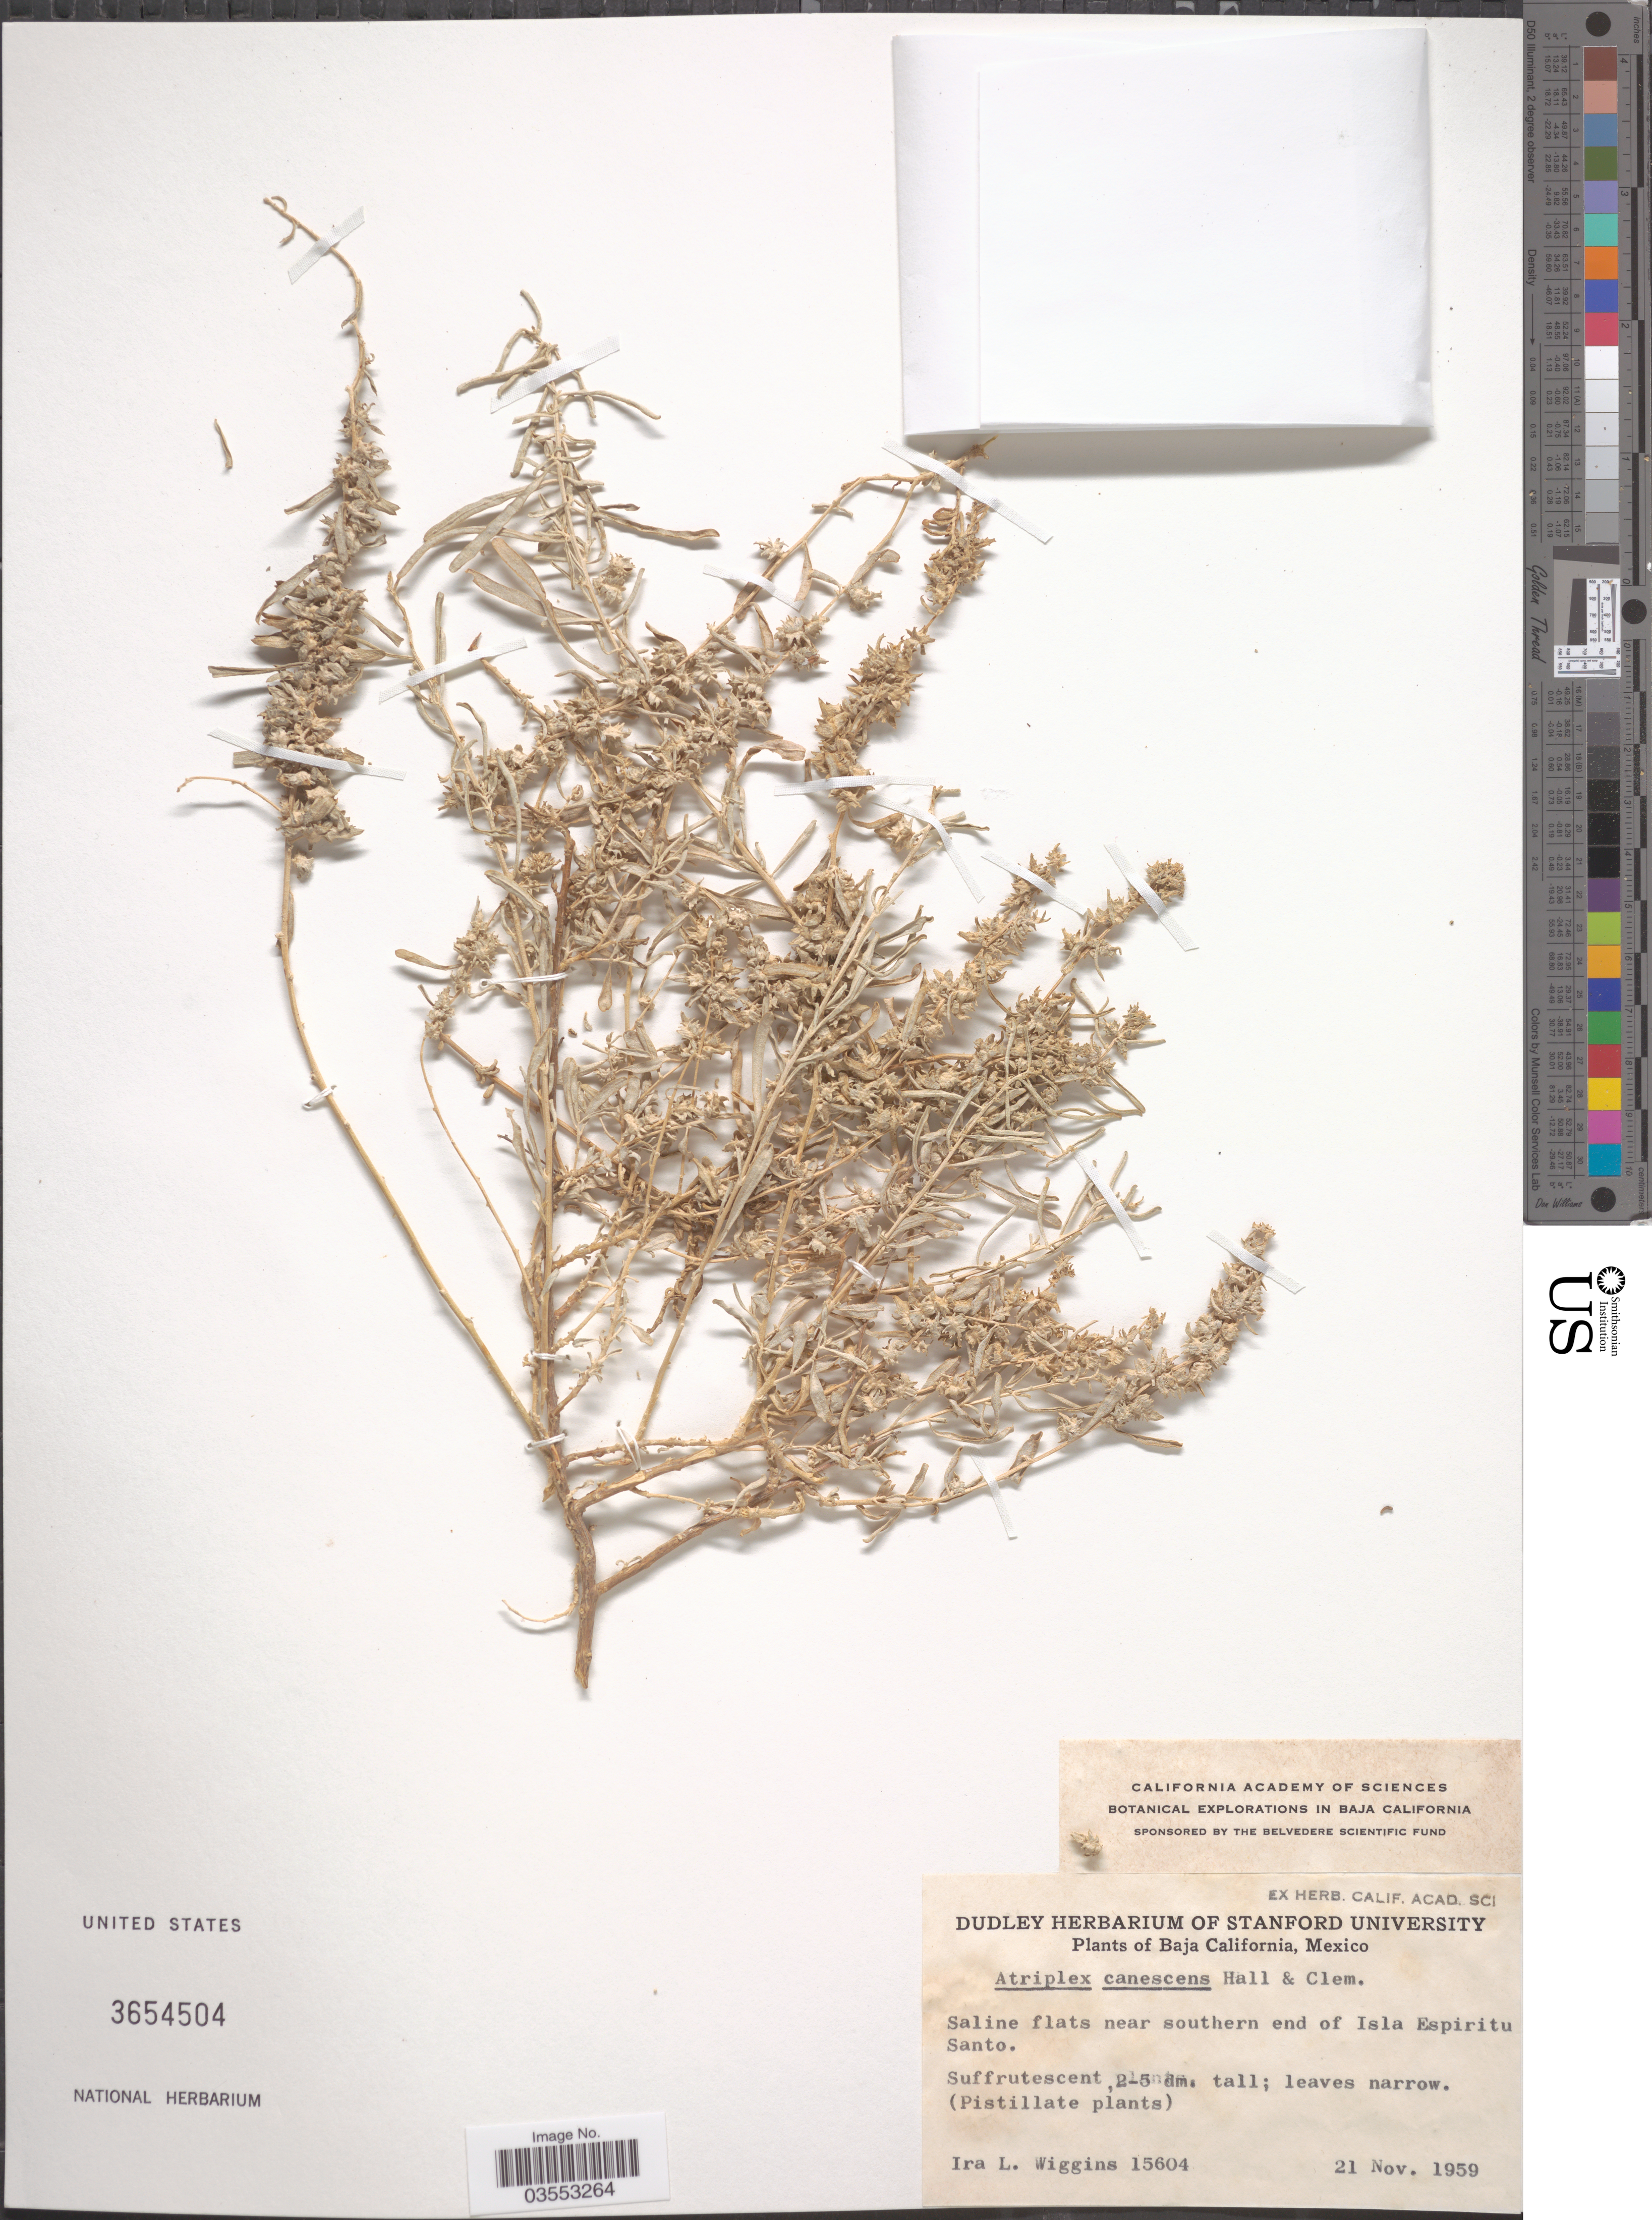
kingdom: Plantae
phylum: Tracheophyta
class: Magnoliopsida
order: Caryophyllales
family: Amaranthaceae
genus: Atriplex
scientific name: Atriplex canescens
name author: (Pursh) Nutt.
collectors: I. L. Wiggins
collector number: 15604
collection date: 1959-11-21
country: Mexico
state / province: Baja California Sur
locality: Saline flats near southern end of Isla Espiritu Santo.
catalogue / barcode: US 3654504